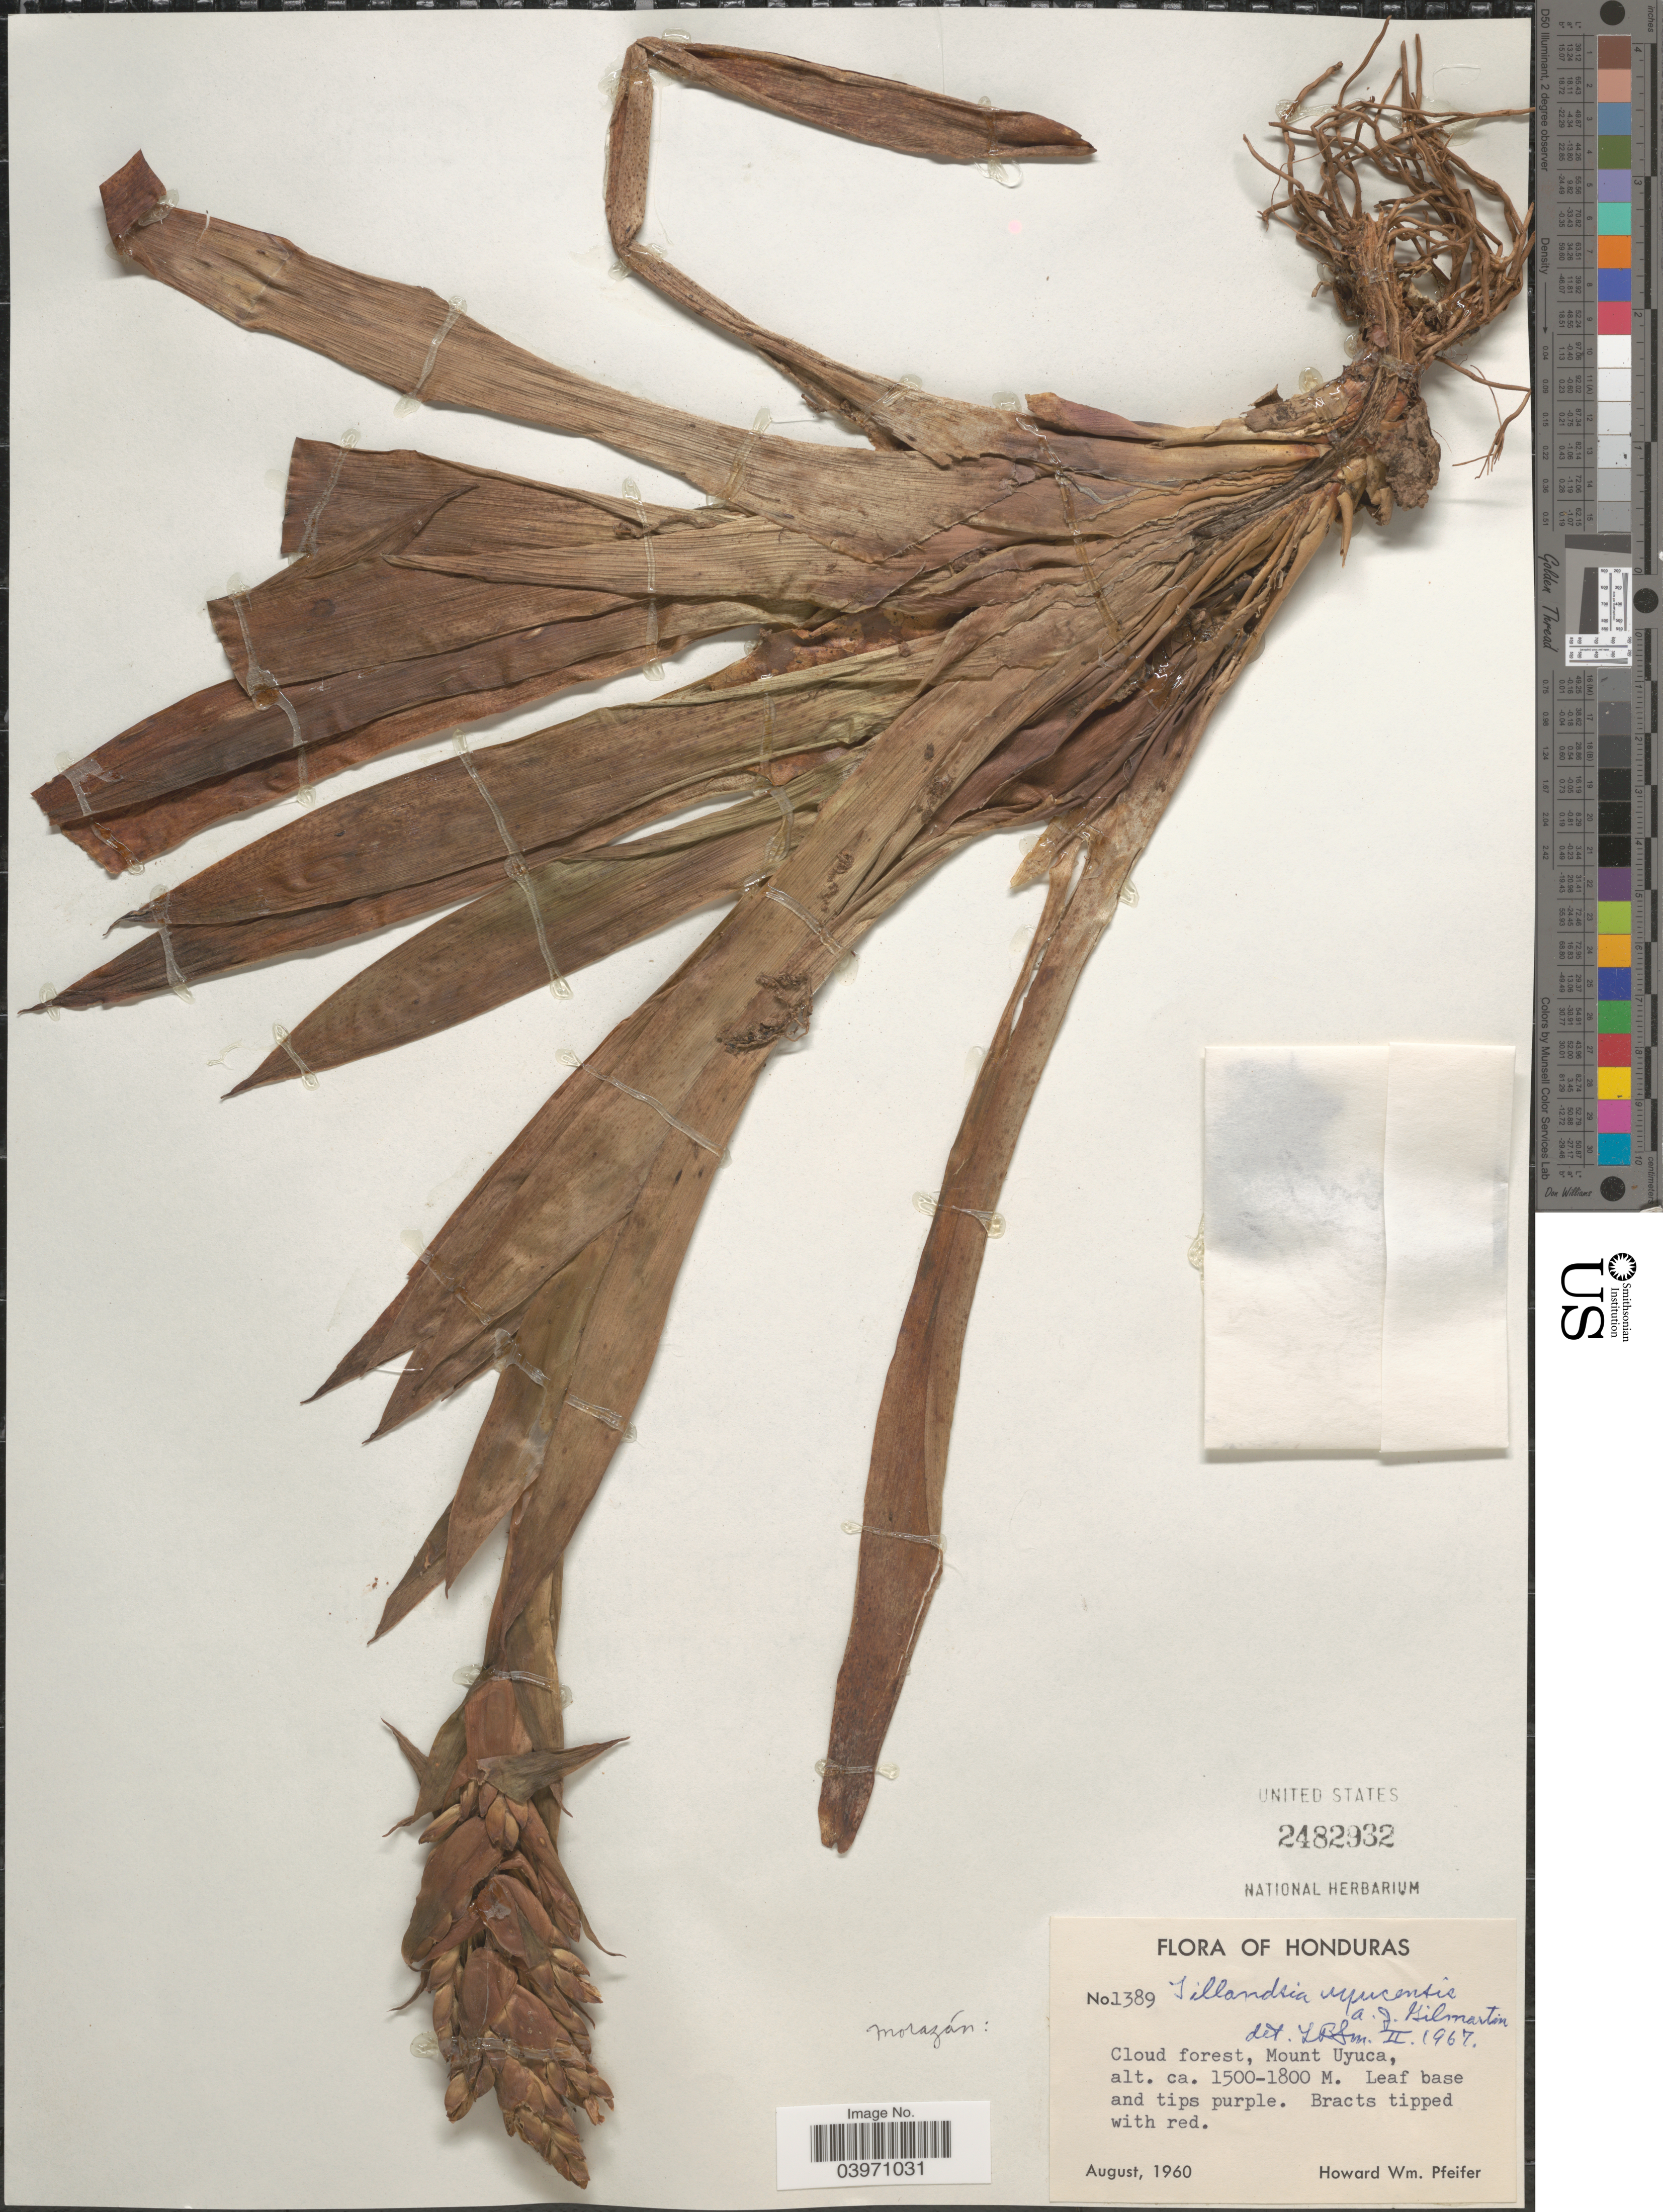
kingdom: Plantae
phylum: Tracheophyta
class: Liliopsida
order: Poales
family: Bromeliaceae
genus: Tillandsia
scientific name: Tillandsia guatemalensis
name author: L.B. Sm.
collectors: H. W. Pfeifer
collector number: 1389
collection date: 1960-08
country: Honduras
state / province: Fco. Morazán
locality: Morazán: Cloud forest, Mount Uyuca.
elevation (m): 1500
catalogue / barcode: US 2482932